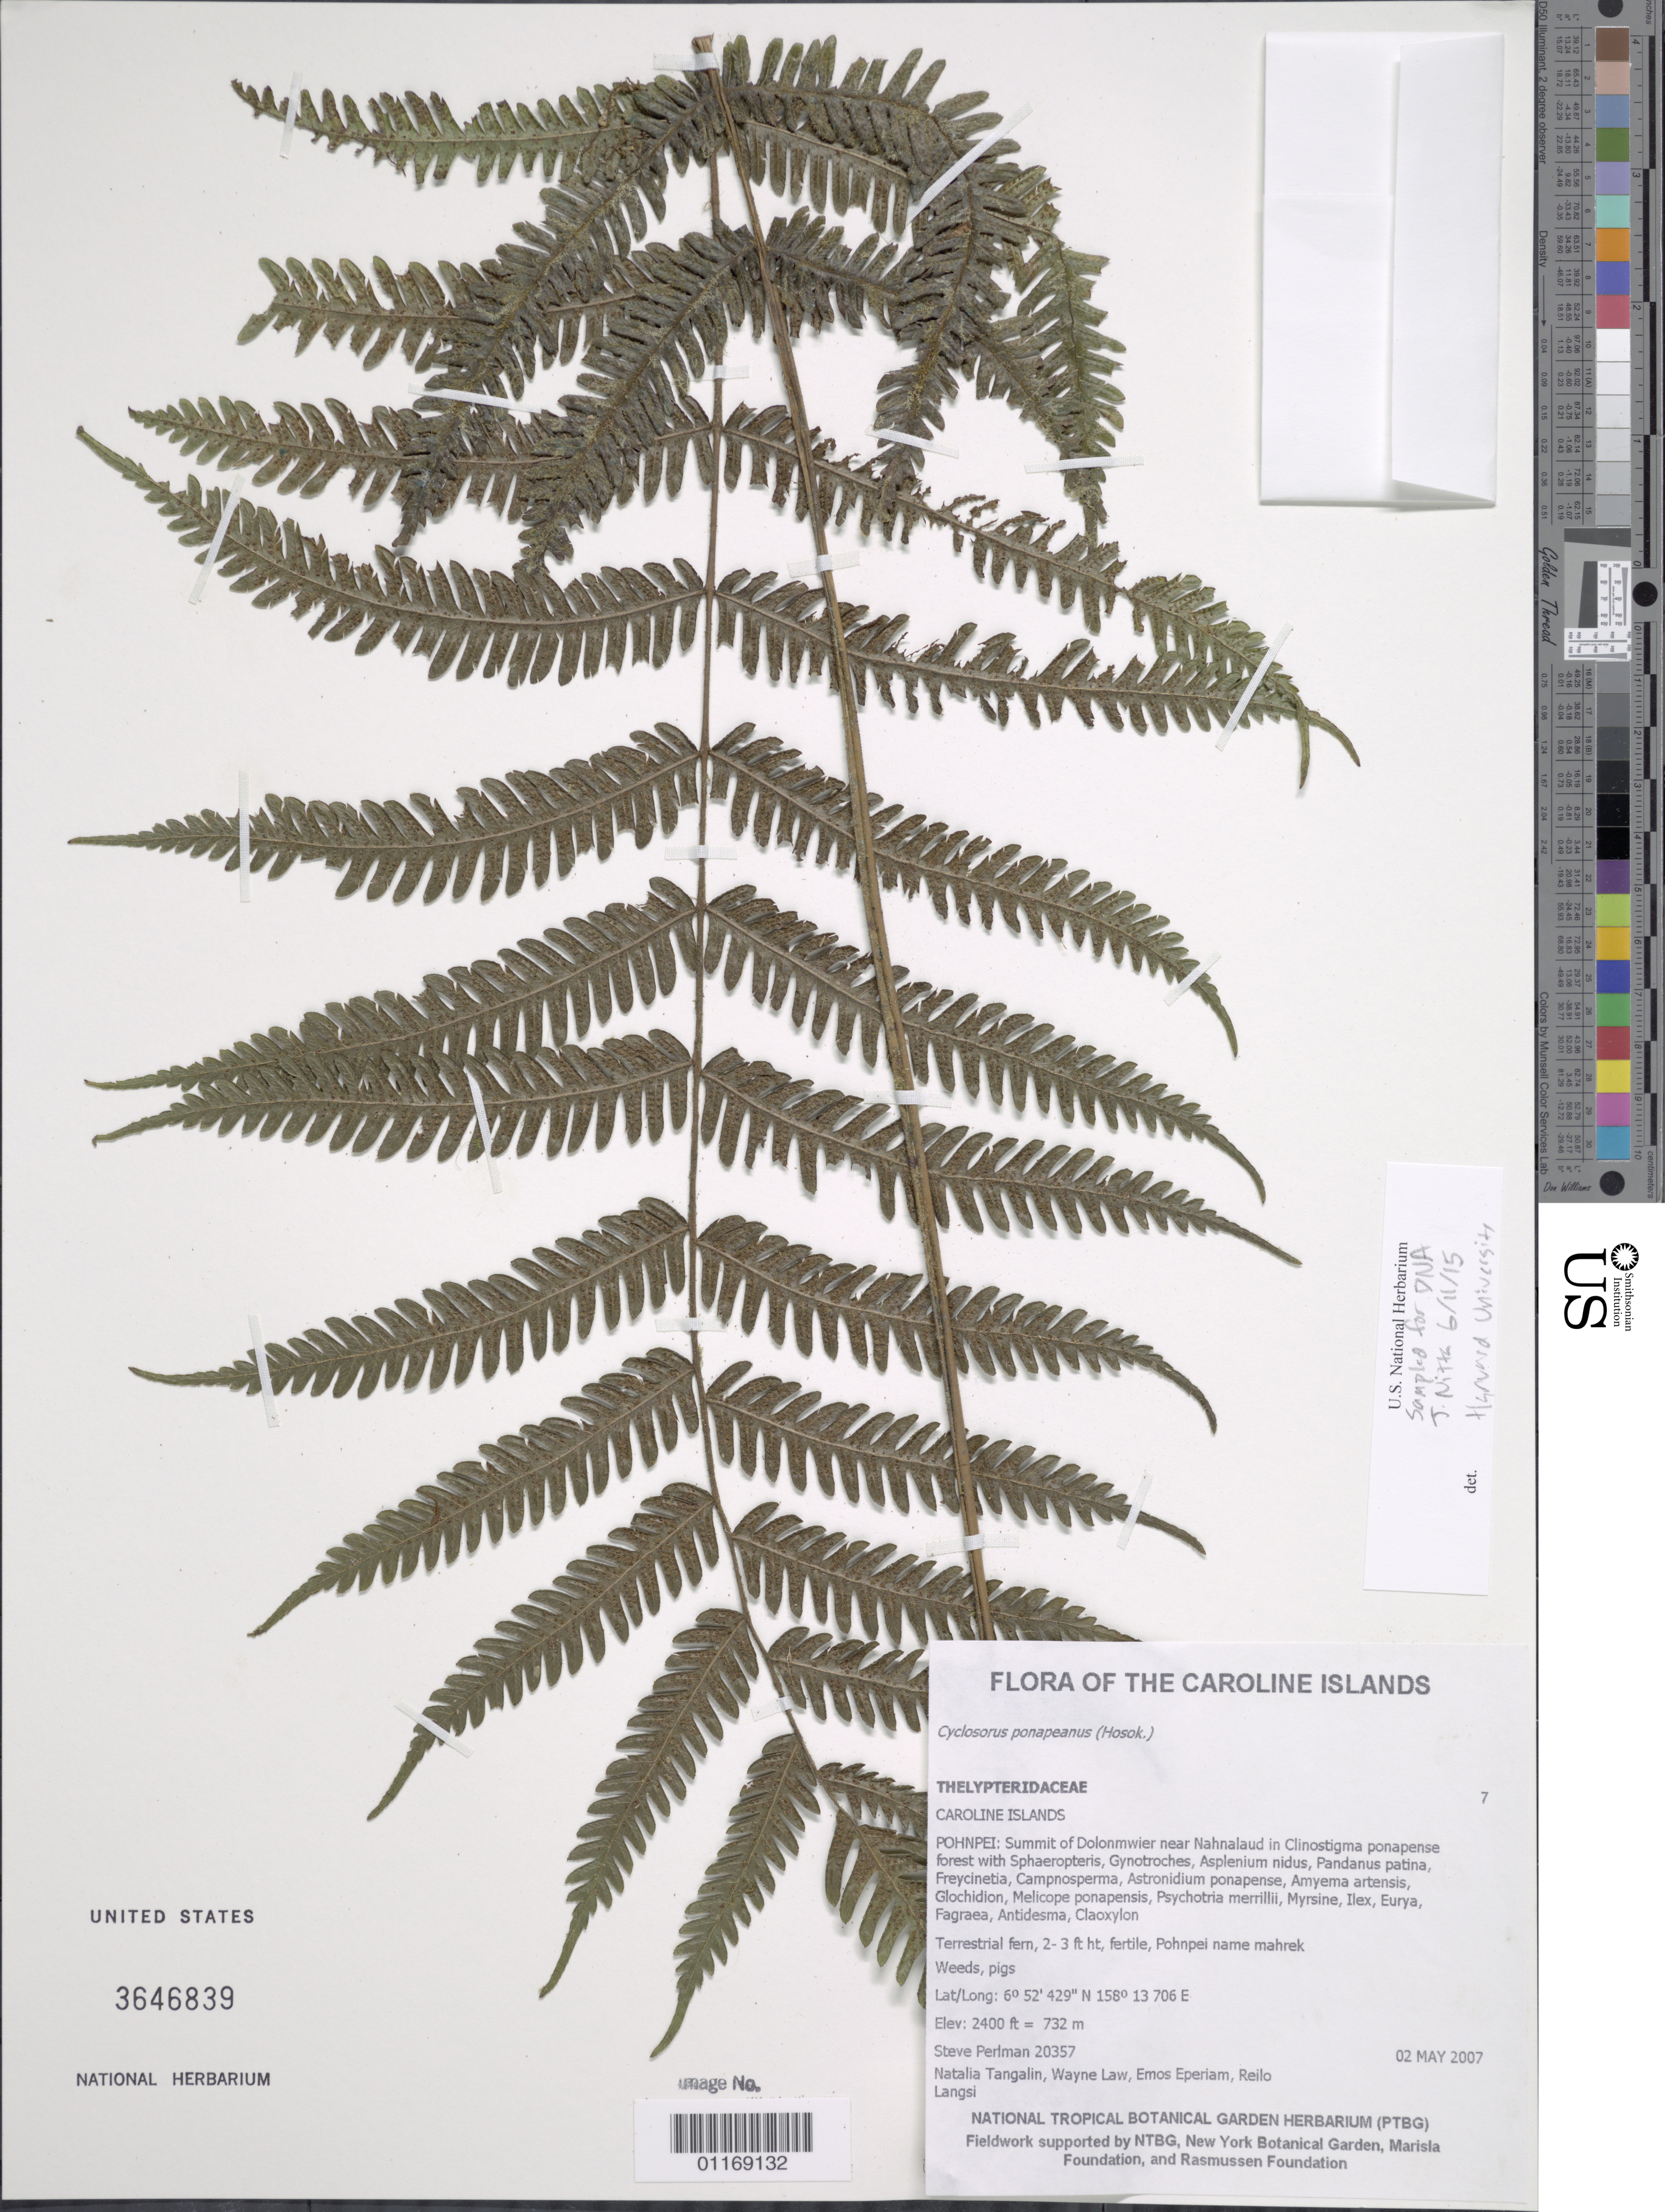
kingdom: Plantae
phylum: Tracheophyta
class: Polypodiopsida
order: Polypodiales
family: Thelypteridaceae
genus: Plesioneuron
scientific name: Plesioneuron ponapeanum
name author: (Hosok.) Holttum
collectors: S. P. Perlman, N. Tangalin, W. Law, P. Eperiam & R. Langsi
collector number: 20357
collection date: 2007-05-02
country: Micronesia, Federated States of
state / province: Pohnpei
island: Pohnpei [Ponape]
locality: Summit of Dolonmwier near Nahnalaud.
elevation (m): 732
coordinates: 6 52 429, 158 13 706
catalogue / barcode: US 3646839